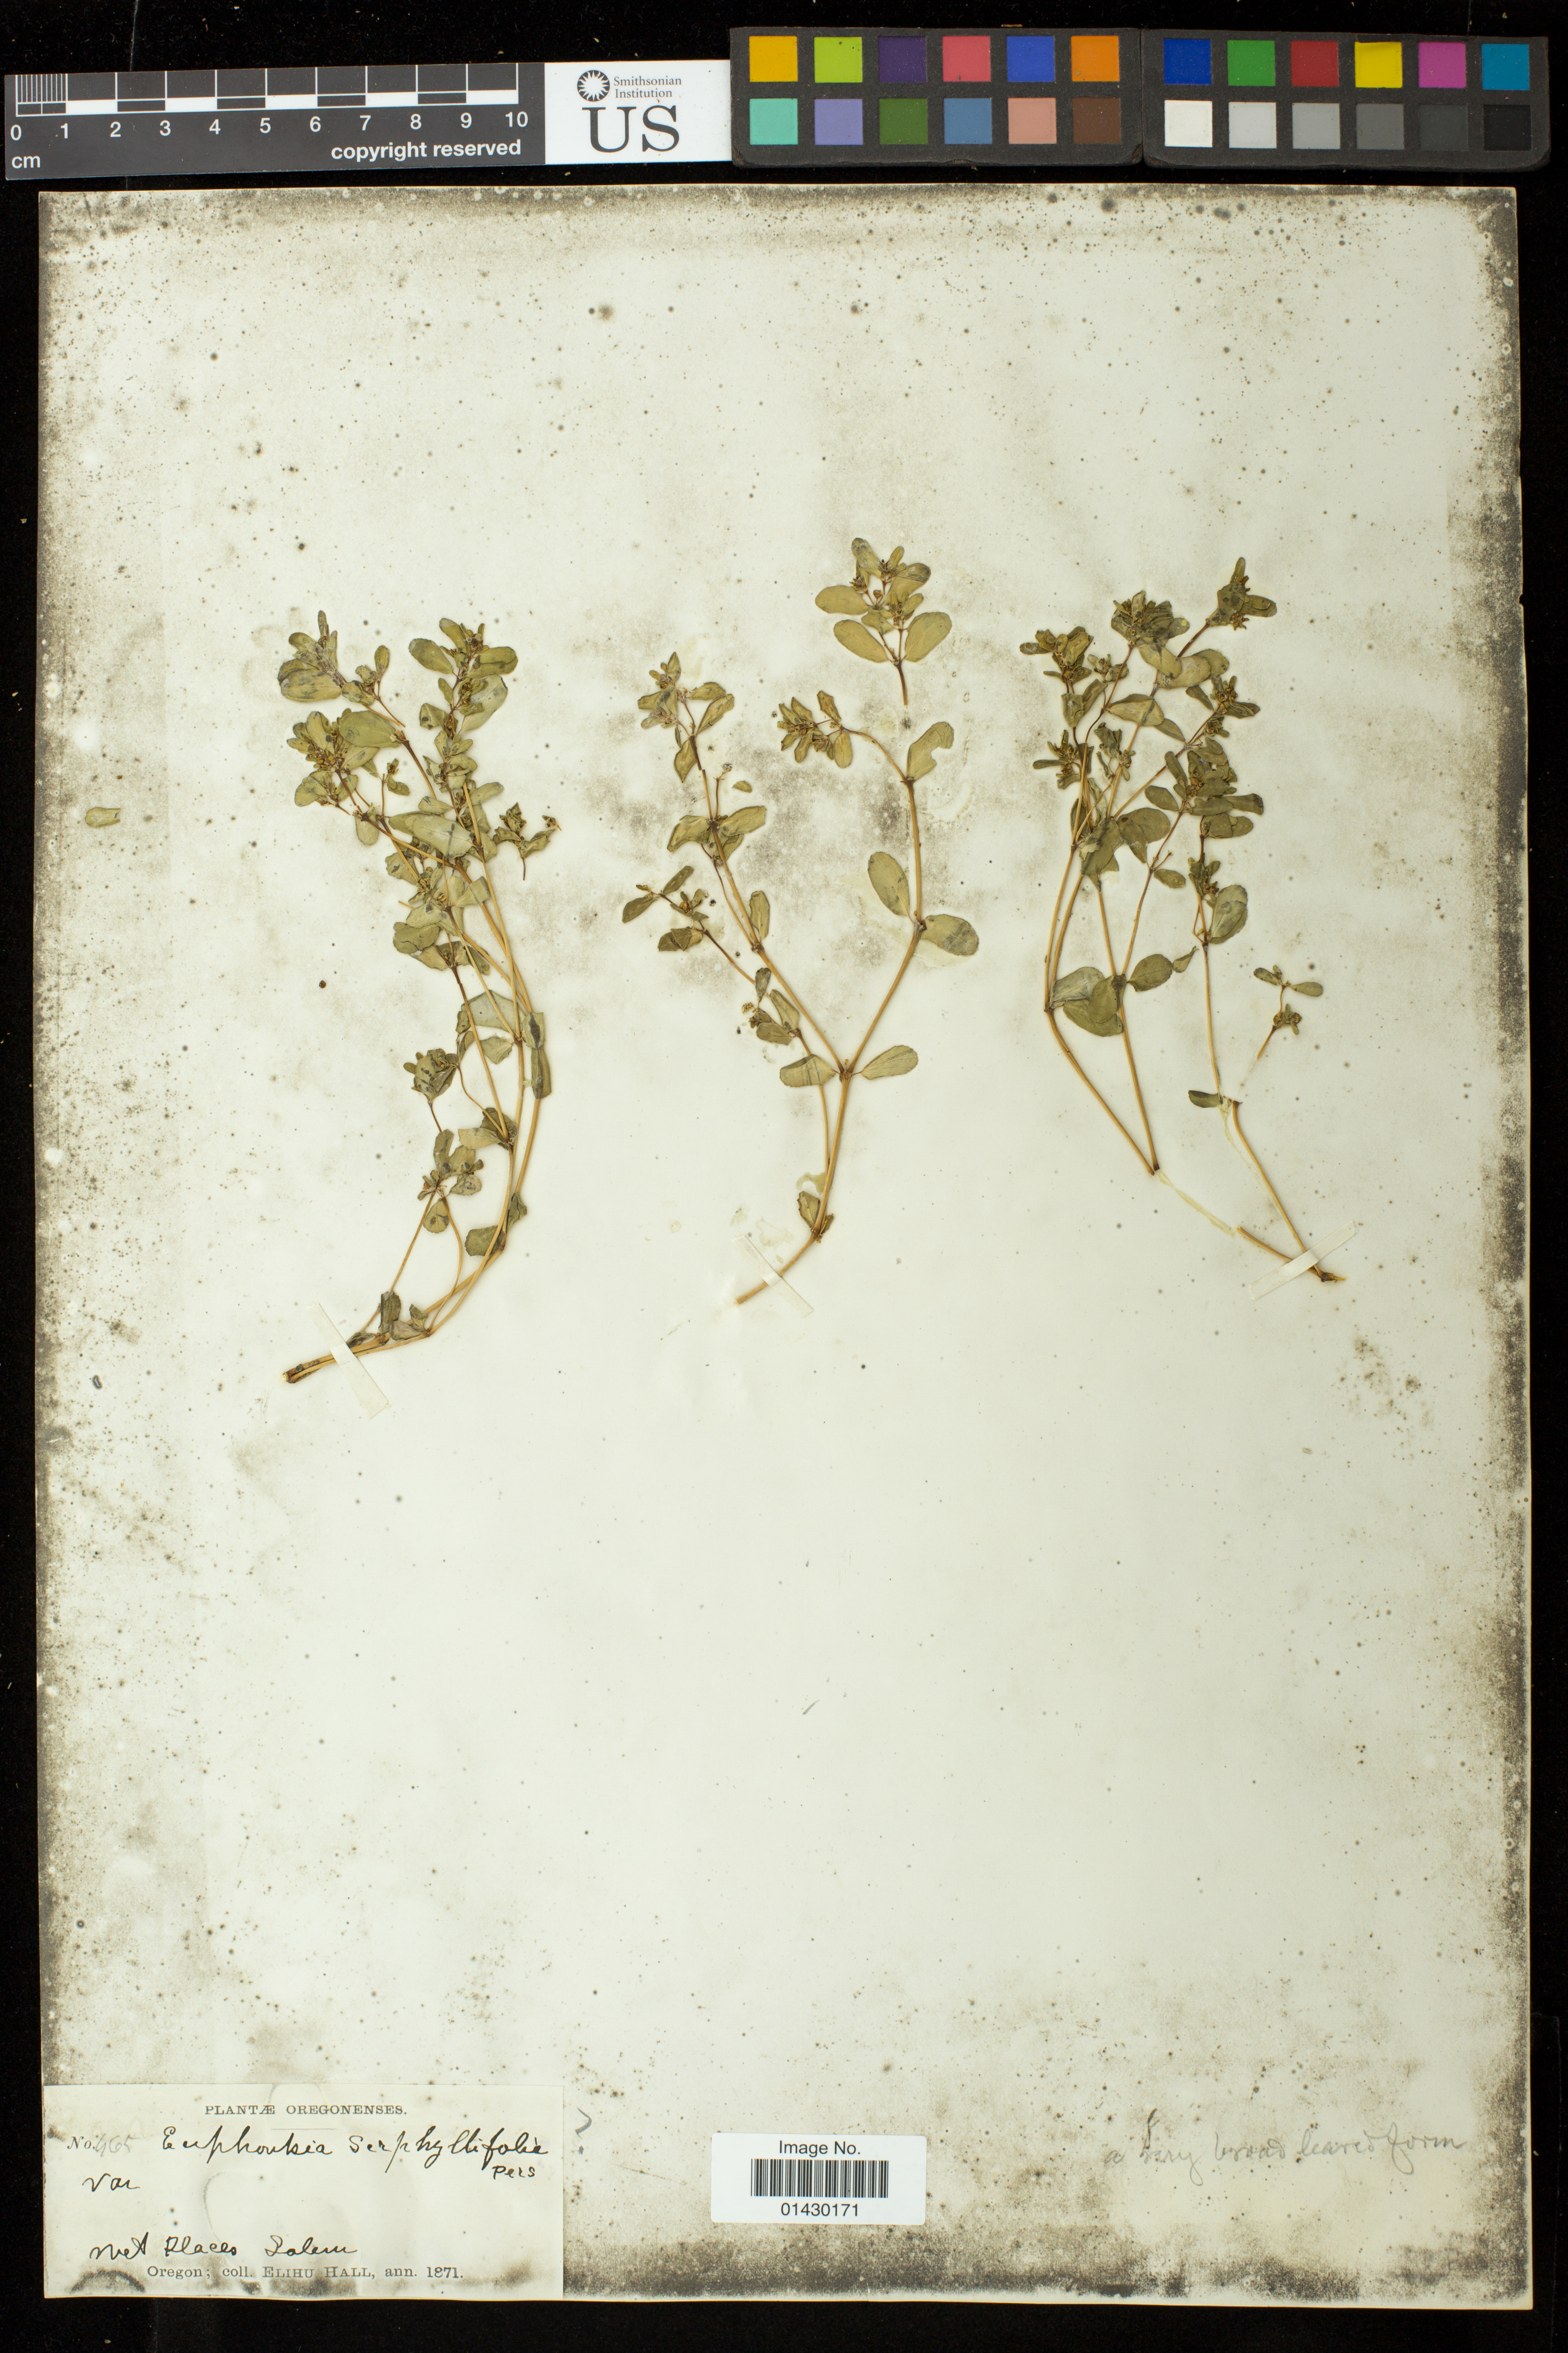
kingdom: Plantae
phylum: Tracheophyta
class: Magnoliopsida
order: Malpighiales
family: Euphorbiaceae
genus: Euphorbia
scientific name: Euphorbia serpillifolia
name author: Pers.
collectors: E. Hall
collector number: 965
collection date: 1871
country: United States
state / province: Oregon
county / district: Marion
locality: Salem